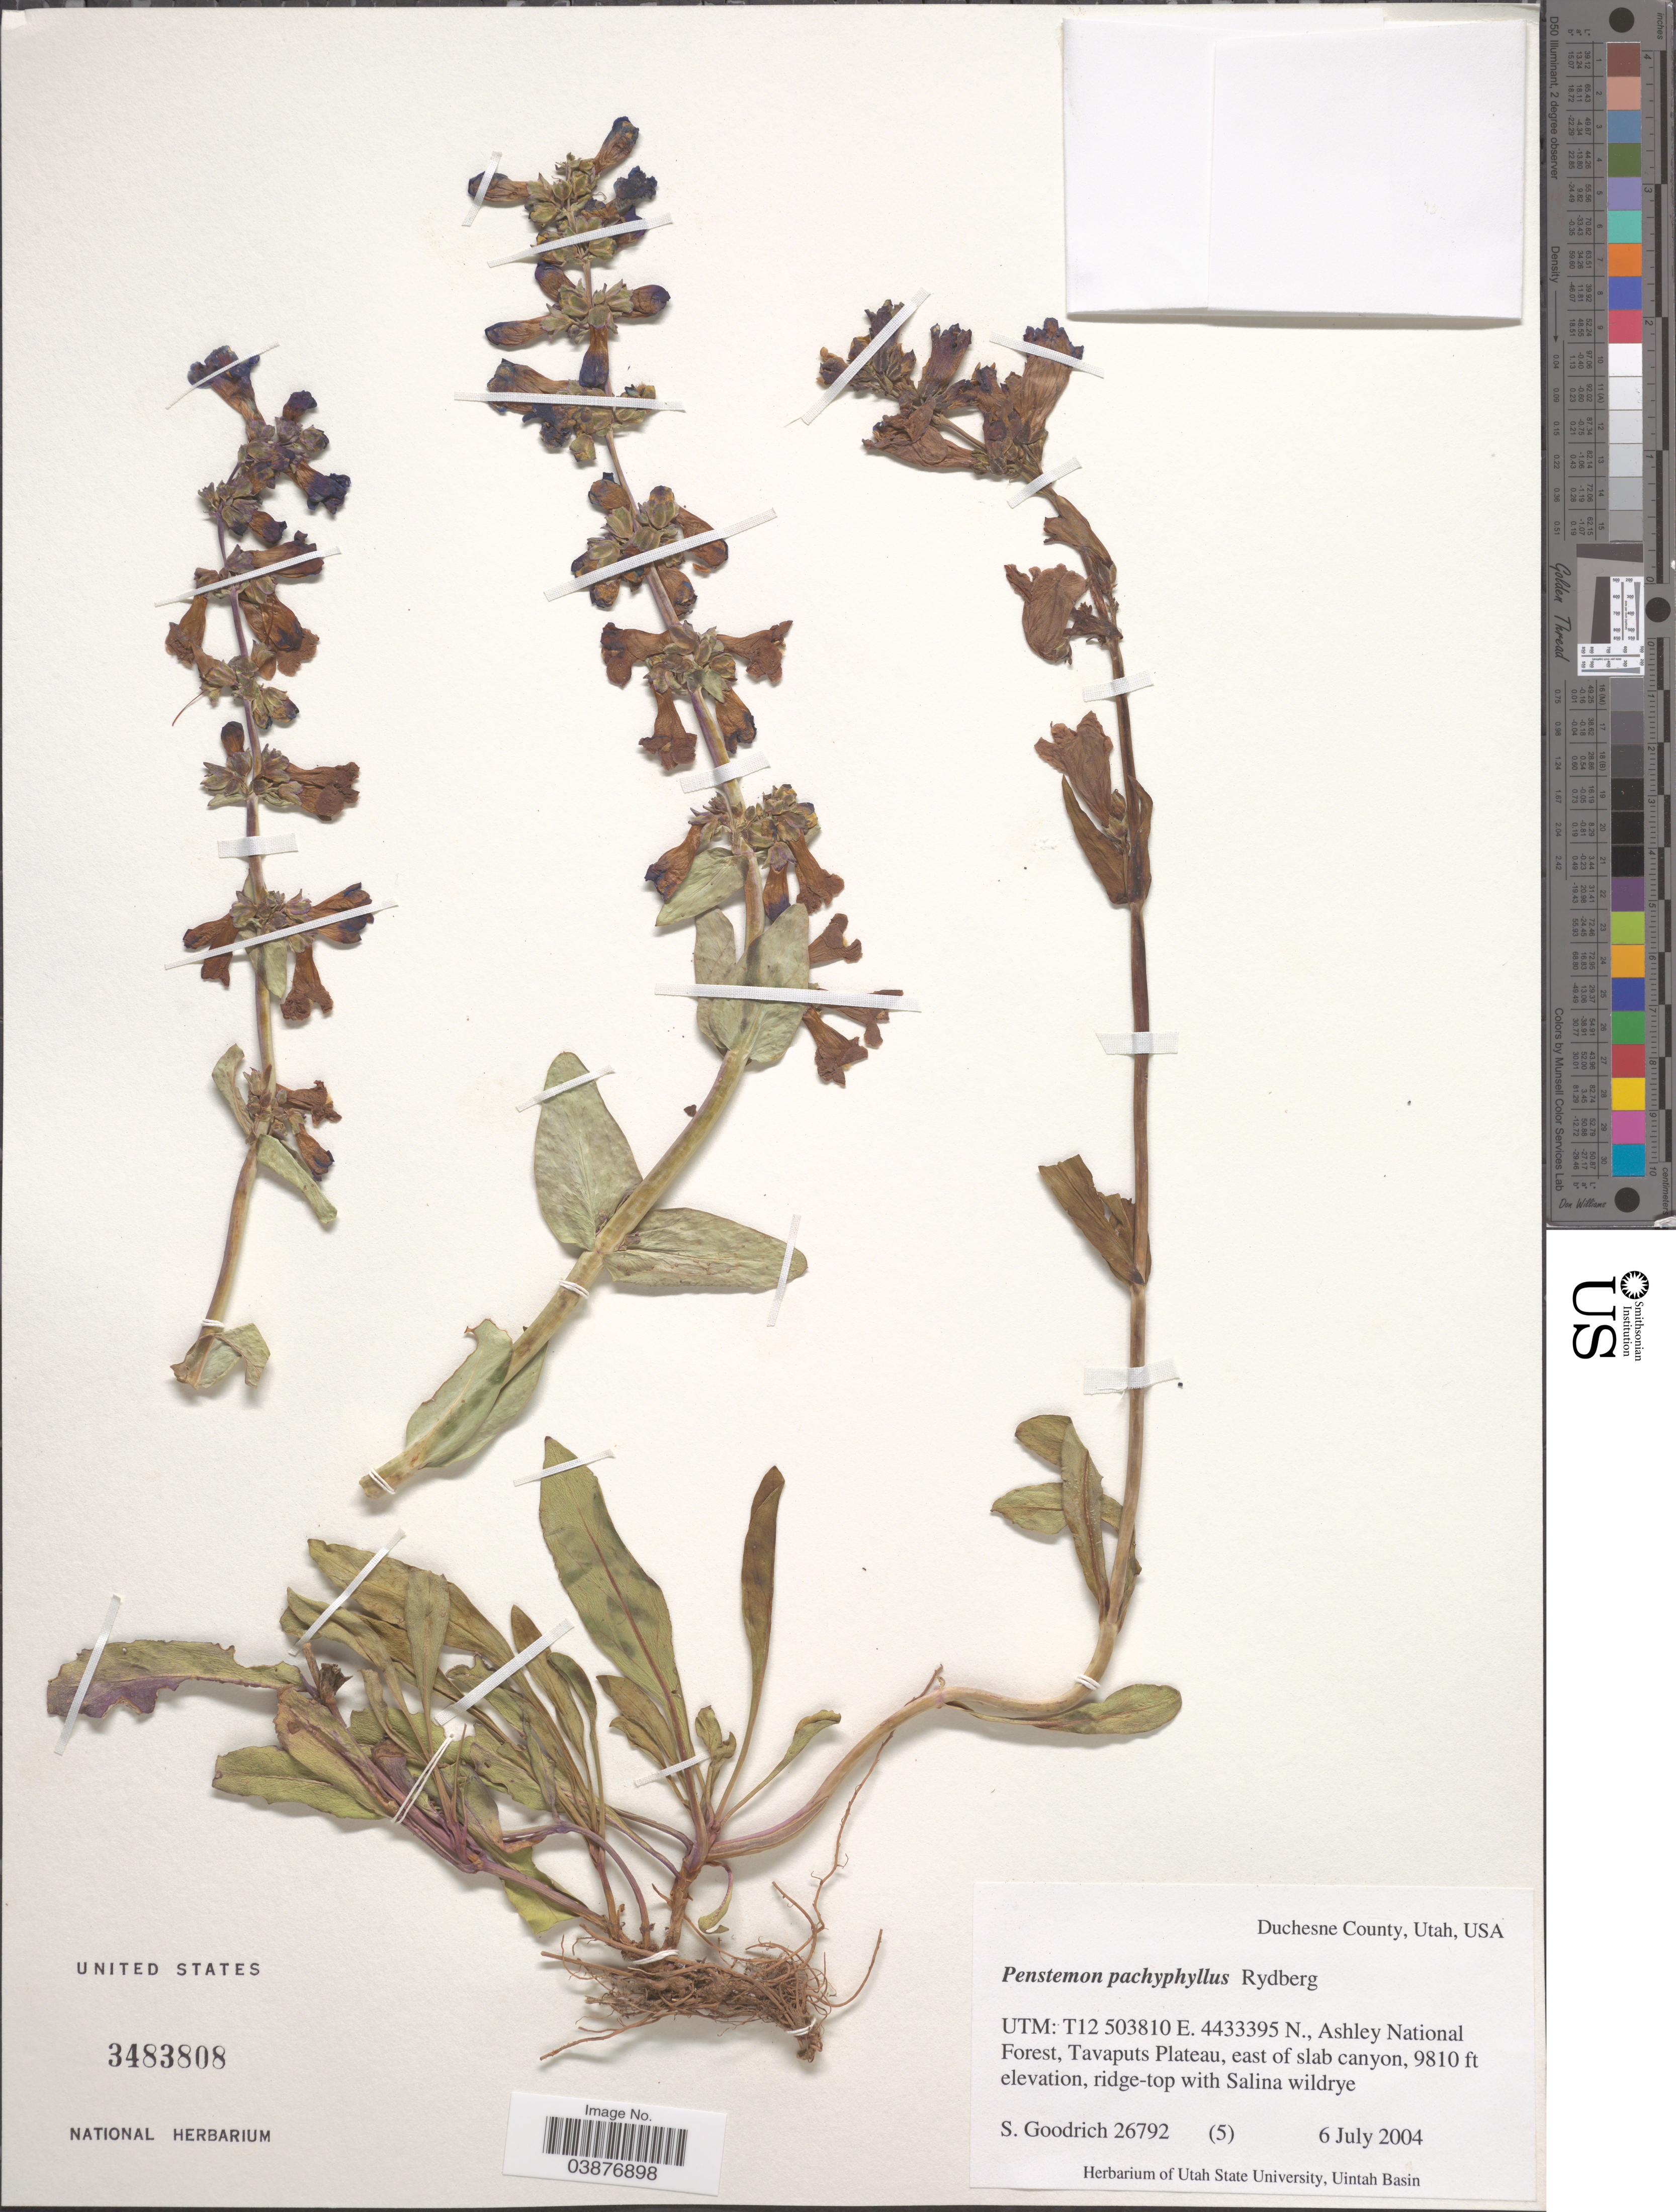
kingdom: Plantae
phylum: Tracheophyta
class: Magnoliopsida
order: Lamiales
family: Plantaginaceae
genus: Penstemon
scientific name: Penstemon pachyphyllus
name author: A. Gray ex Rydb.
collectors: S. Goodrich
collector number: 26792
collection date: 2004-07-06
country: United States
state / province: Utah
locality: Duchesne County. UTM: T12 503810 E, 4433395 N., Ashley National Forest, Tavaputs Plateau, east of slab canyon, ridge-top with Salina wildrye.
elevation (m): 2990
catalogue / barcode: US 3483808